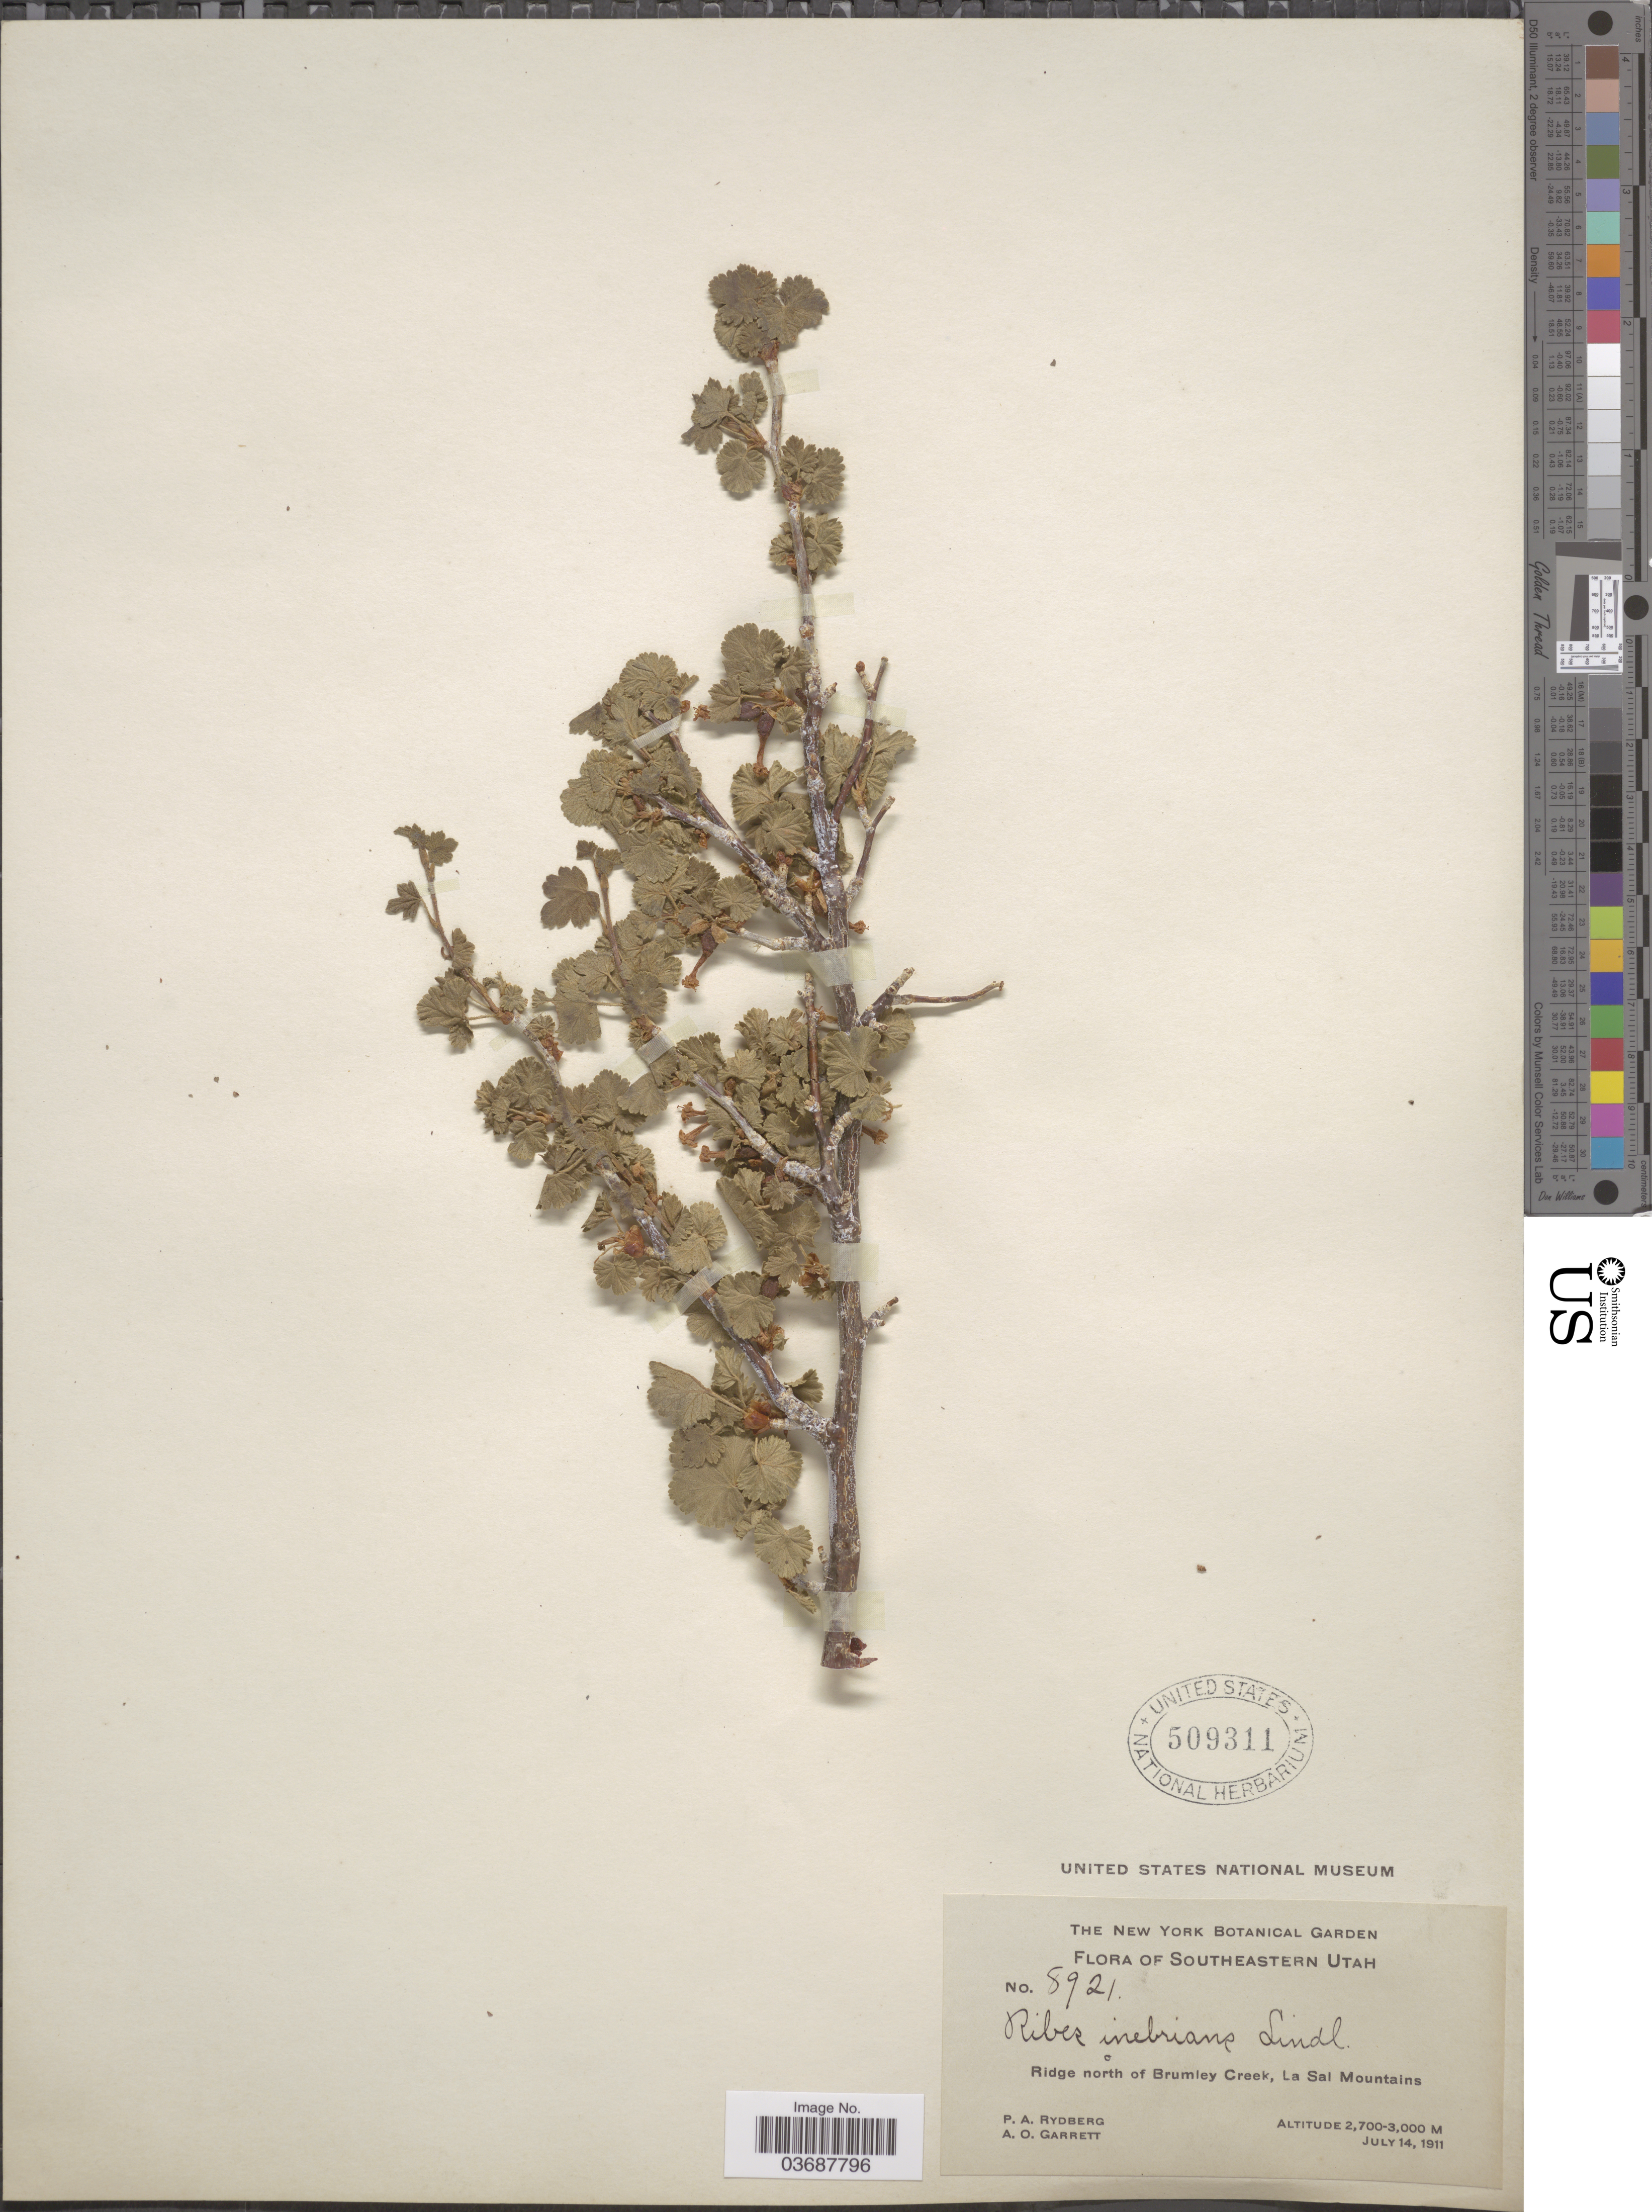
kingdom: Plantae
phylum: Tracheophyta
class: Magnoliopsida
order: Saxifragales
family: Grossulariaceae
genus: Ribes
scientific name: Ribes inebrians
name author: Lindl.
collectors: P. A. Rydberg & A. O. Garrett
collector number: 8921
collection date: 1911-07-14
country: United States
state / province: Utah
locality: Ridge north of Brumley Creek, La Sal Mountains.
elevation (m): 2700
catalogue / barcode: US 509311